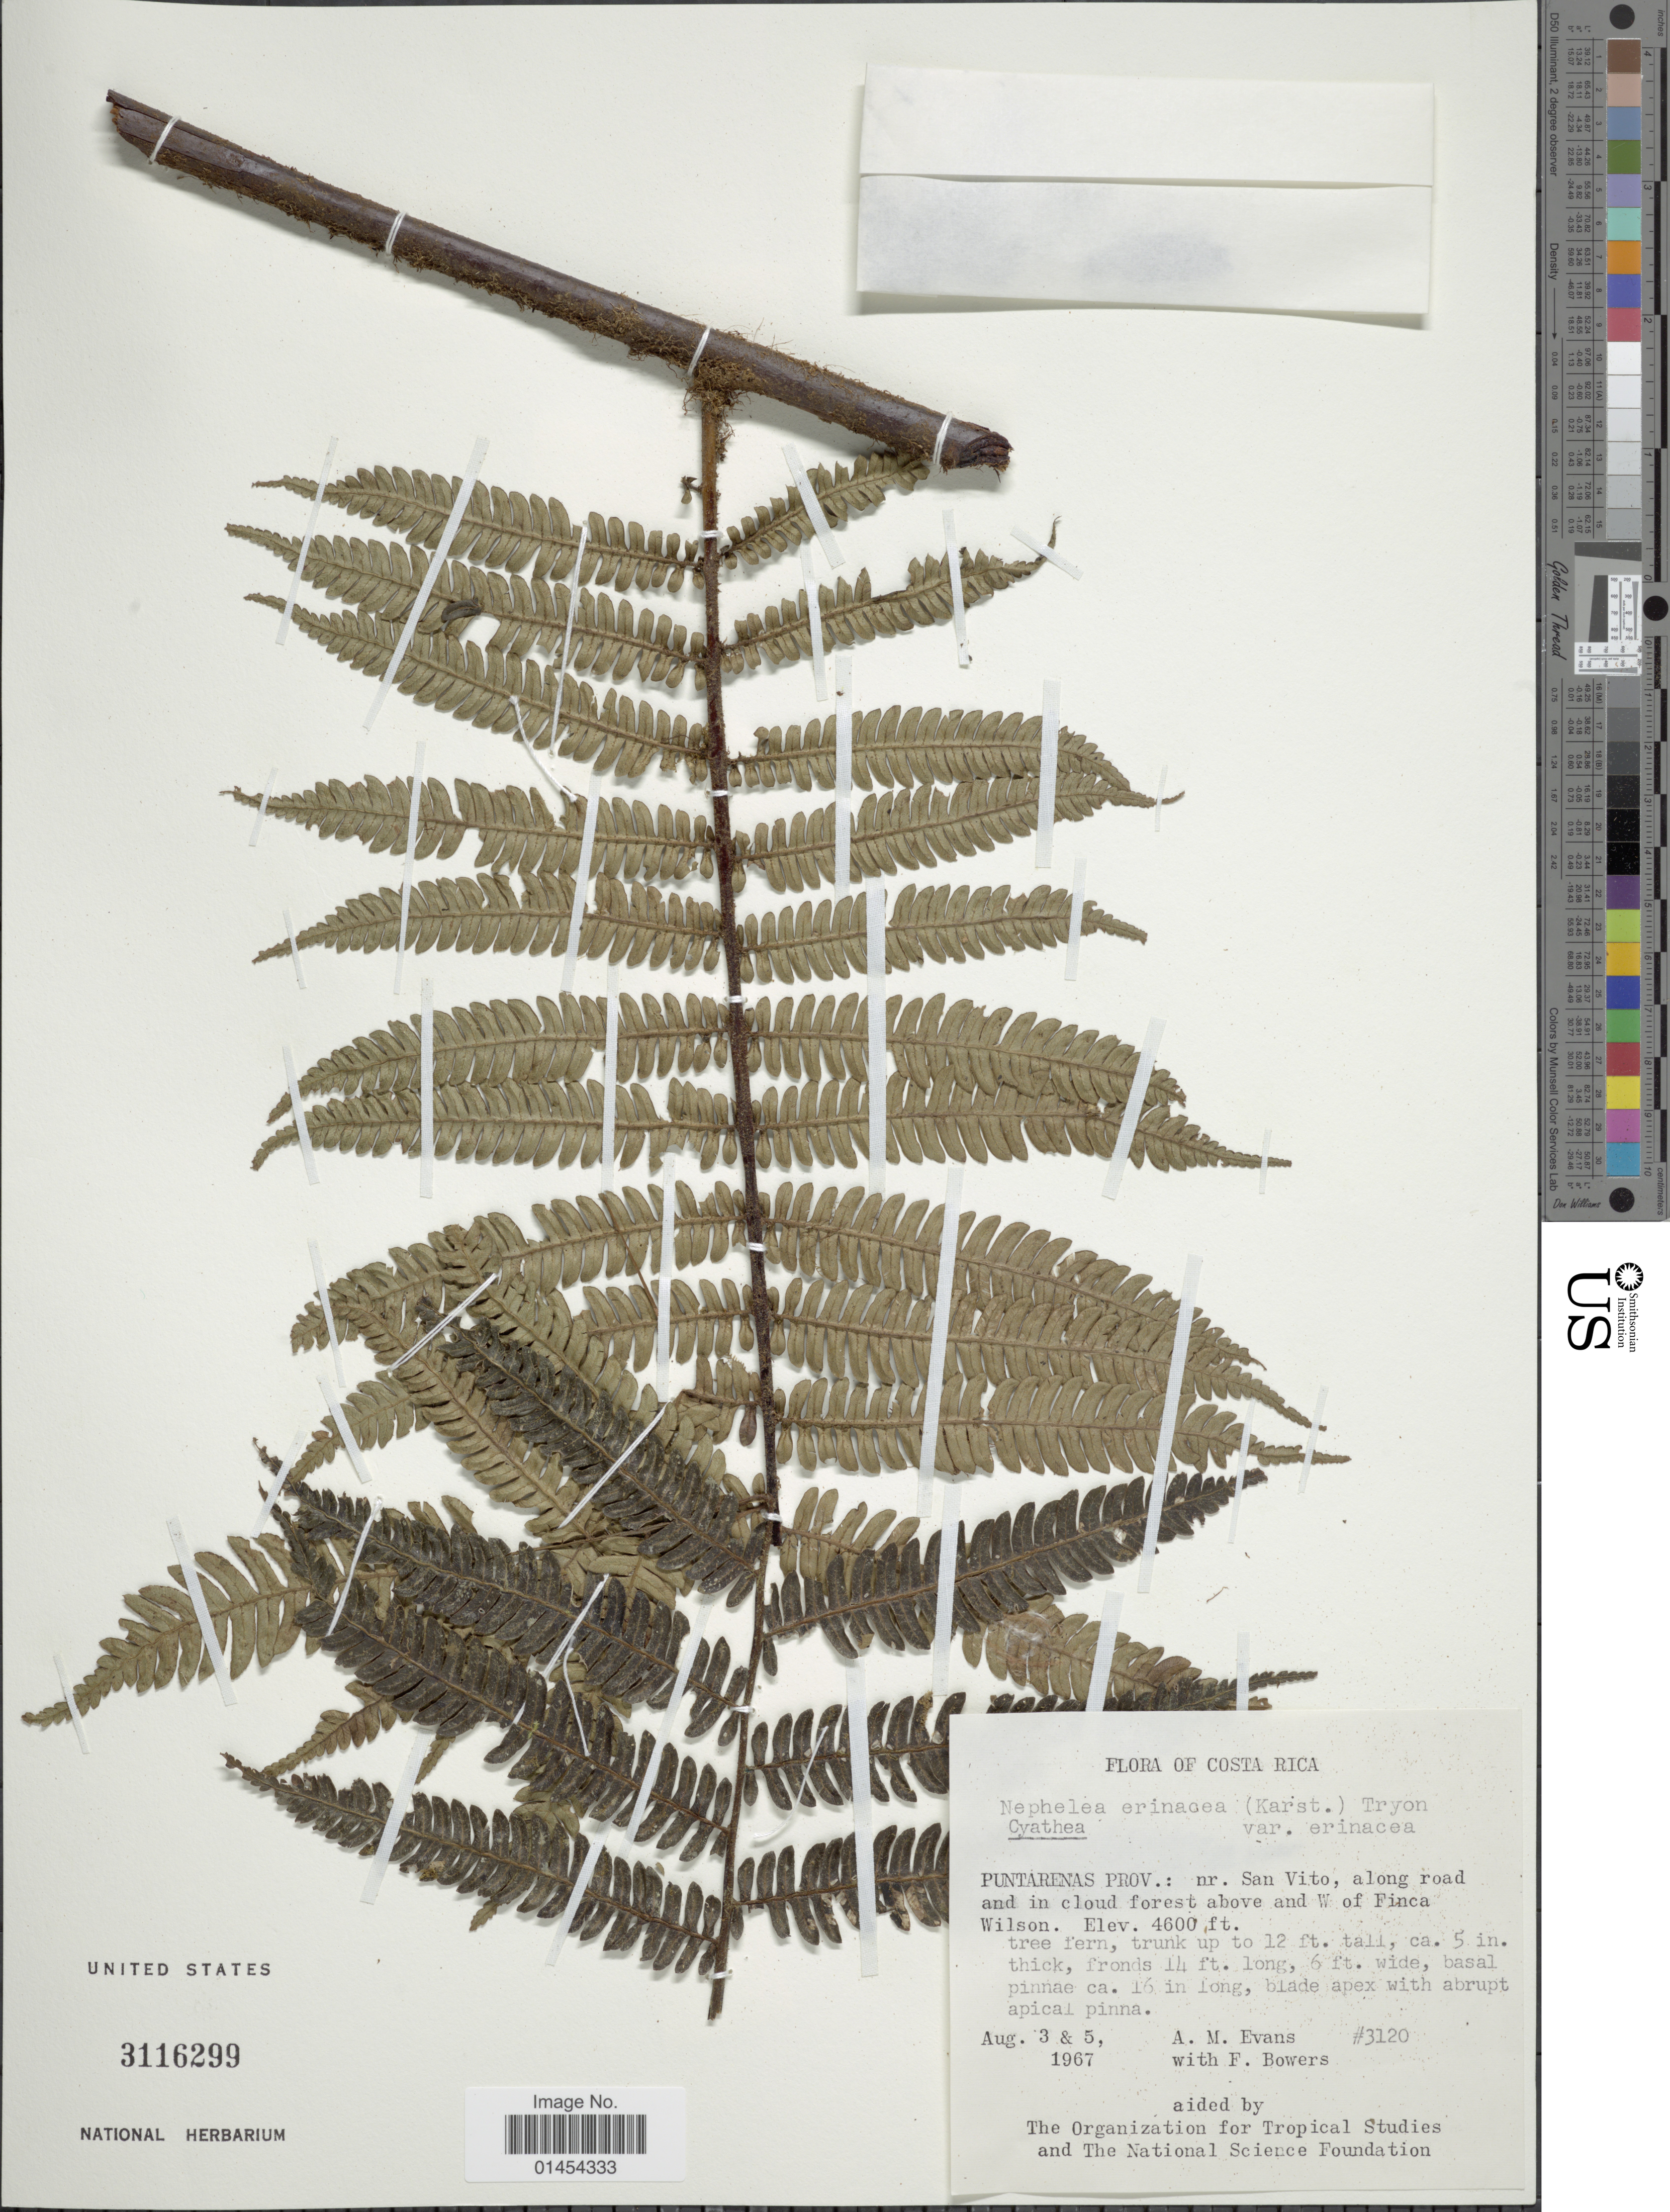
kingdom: Plantae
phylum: Tracheophyta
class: Polypodiopsida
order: Cyatheales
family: Cyatheaceae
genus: Alsophila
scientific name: Alsophila erinacea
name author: (H. Karst.) D.S. Conant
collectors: A. M. Evans & F. Bowers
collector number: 3120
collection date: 1967-05-03/1967-08-05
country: Costa Rica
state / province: Puntarenas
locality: Nr. San Vito, along road and in cloud forest above and W of Finca Wilson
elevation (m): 1402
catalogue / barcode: US 3116299